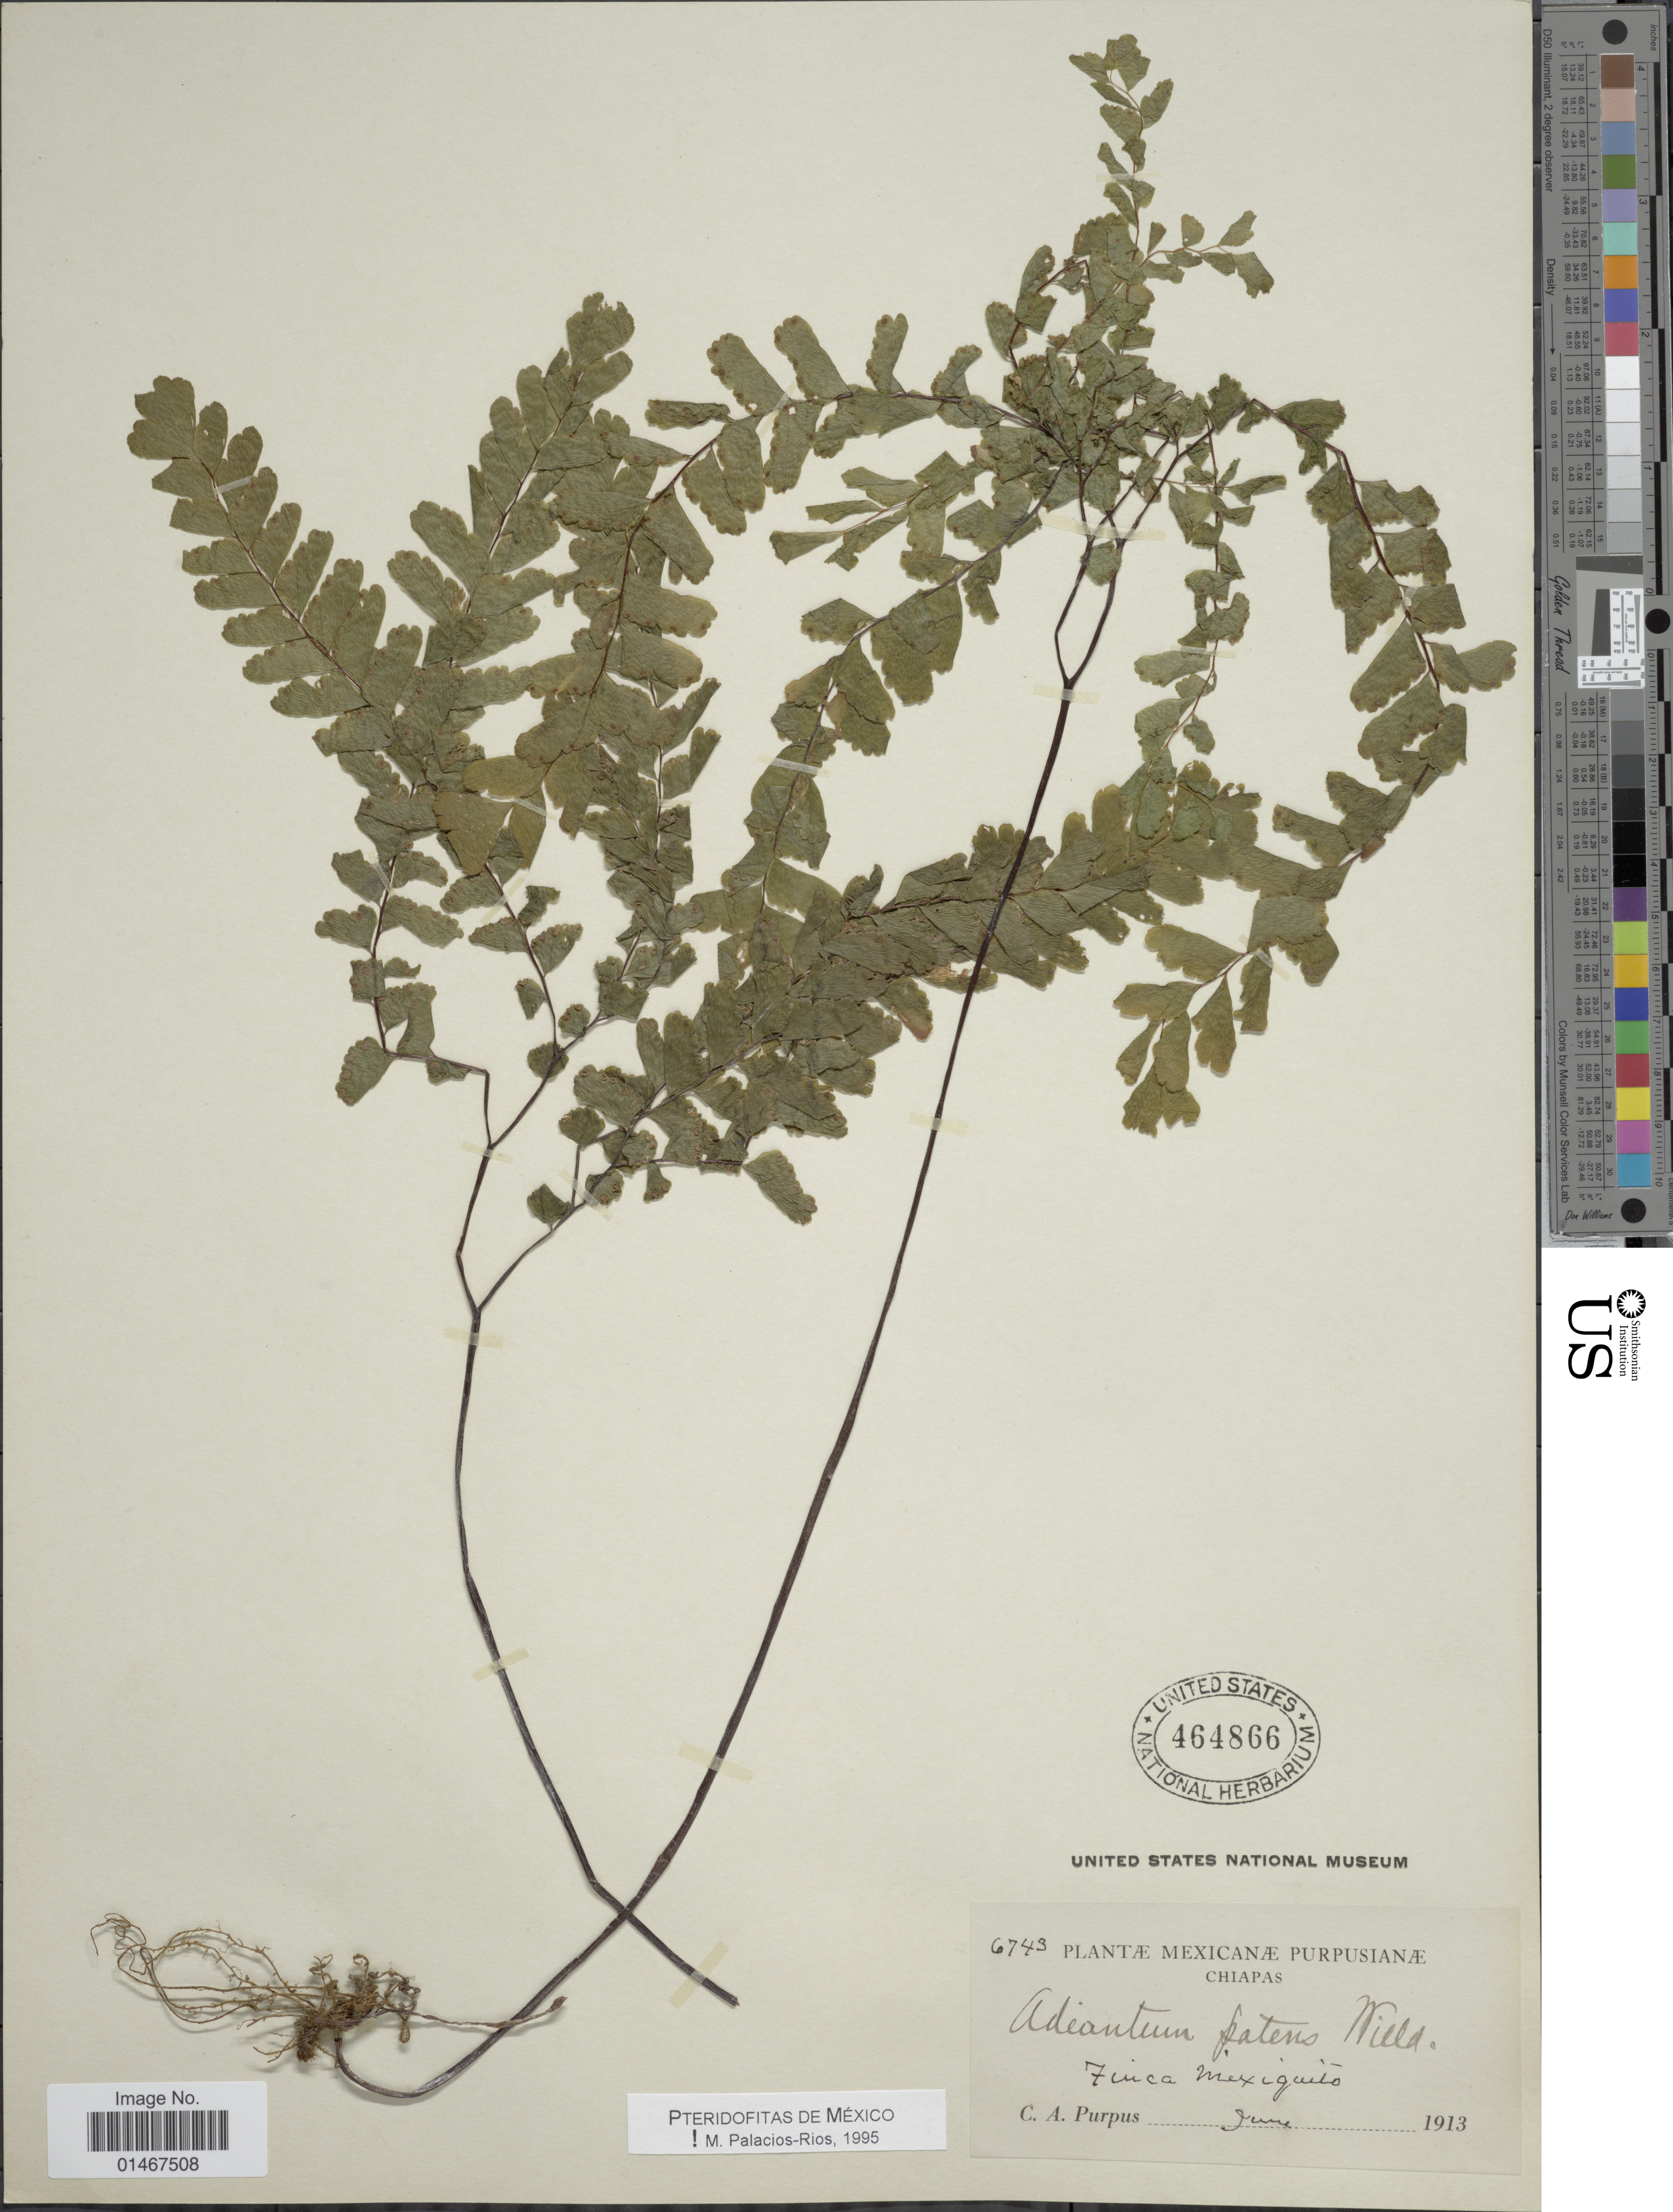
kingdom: Plantae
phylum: Tracheophyta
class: Polypodiopsida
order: Polypodiales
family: Pteridaceae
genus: Adiantum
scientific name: Adiantum patens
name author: Willd.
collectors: C. A. Purpus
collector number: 6743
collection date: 1913-06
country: Mexico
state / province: Chiapas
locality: Plantae Mexicanae Purpusianae. Finca Mexiquito.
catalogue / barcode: US 464866